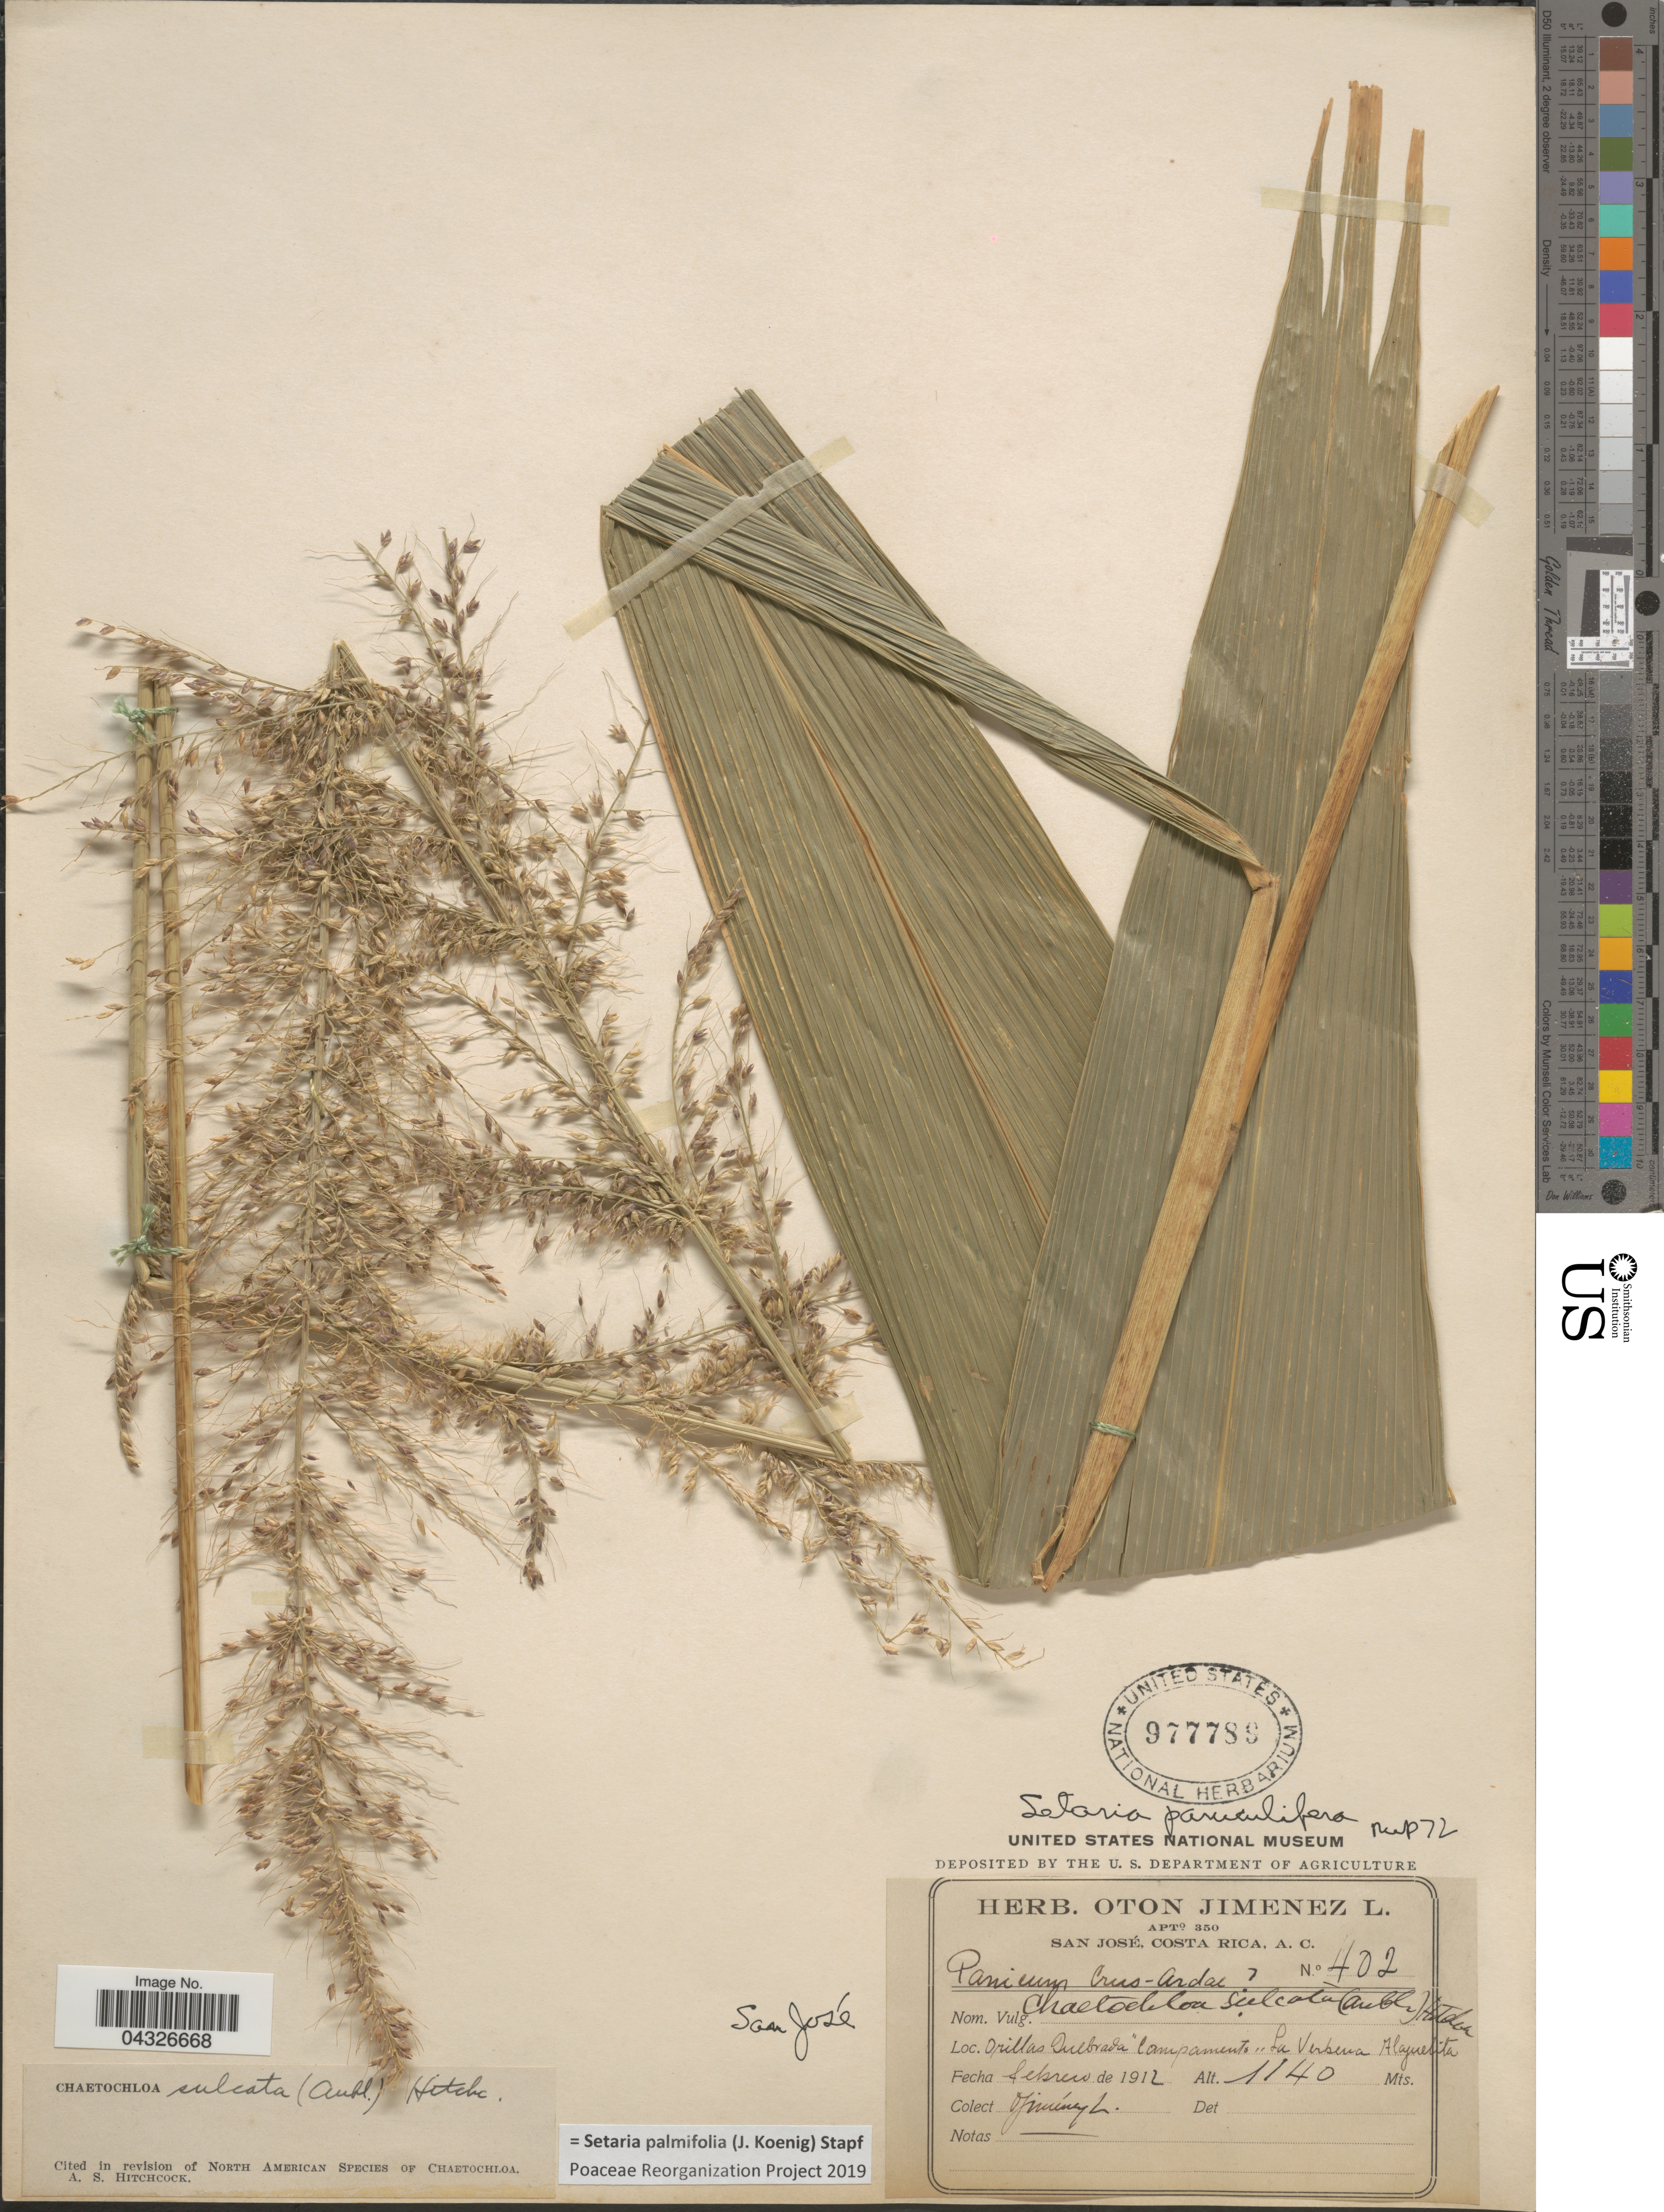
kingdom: Plantae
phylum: Tracheophyta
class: Liliopsida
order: Poales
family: Poaceae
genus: Setaria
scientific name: Setaria palmifolia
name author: (J. Koenig) Stapf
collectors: O. Jiménez L.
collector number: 402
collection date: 1912-02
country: Costa Rica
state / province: San José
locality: Orillas Quebrada Campamento ,,La Verbena Alajuelita.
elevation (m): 1140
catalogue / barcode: US 977789